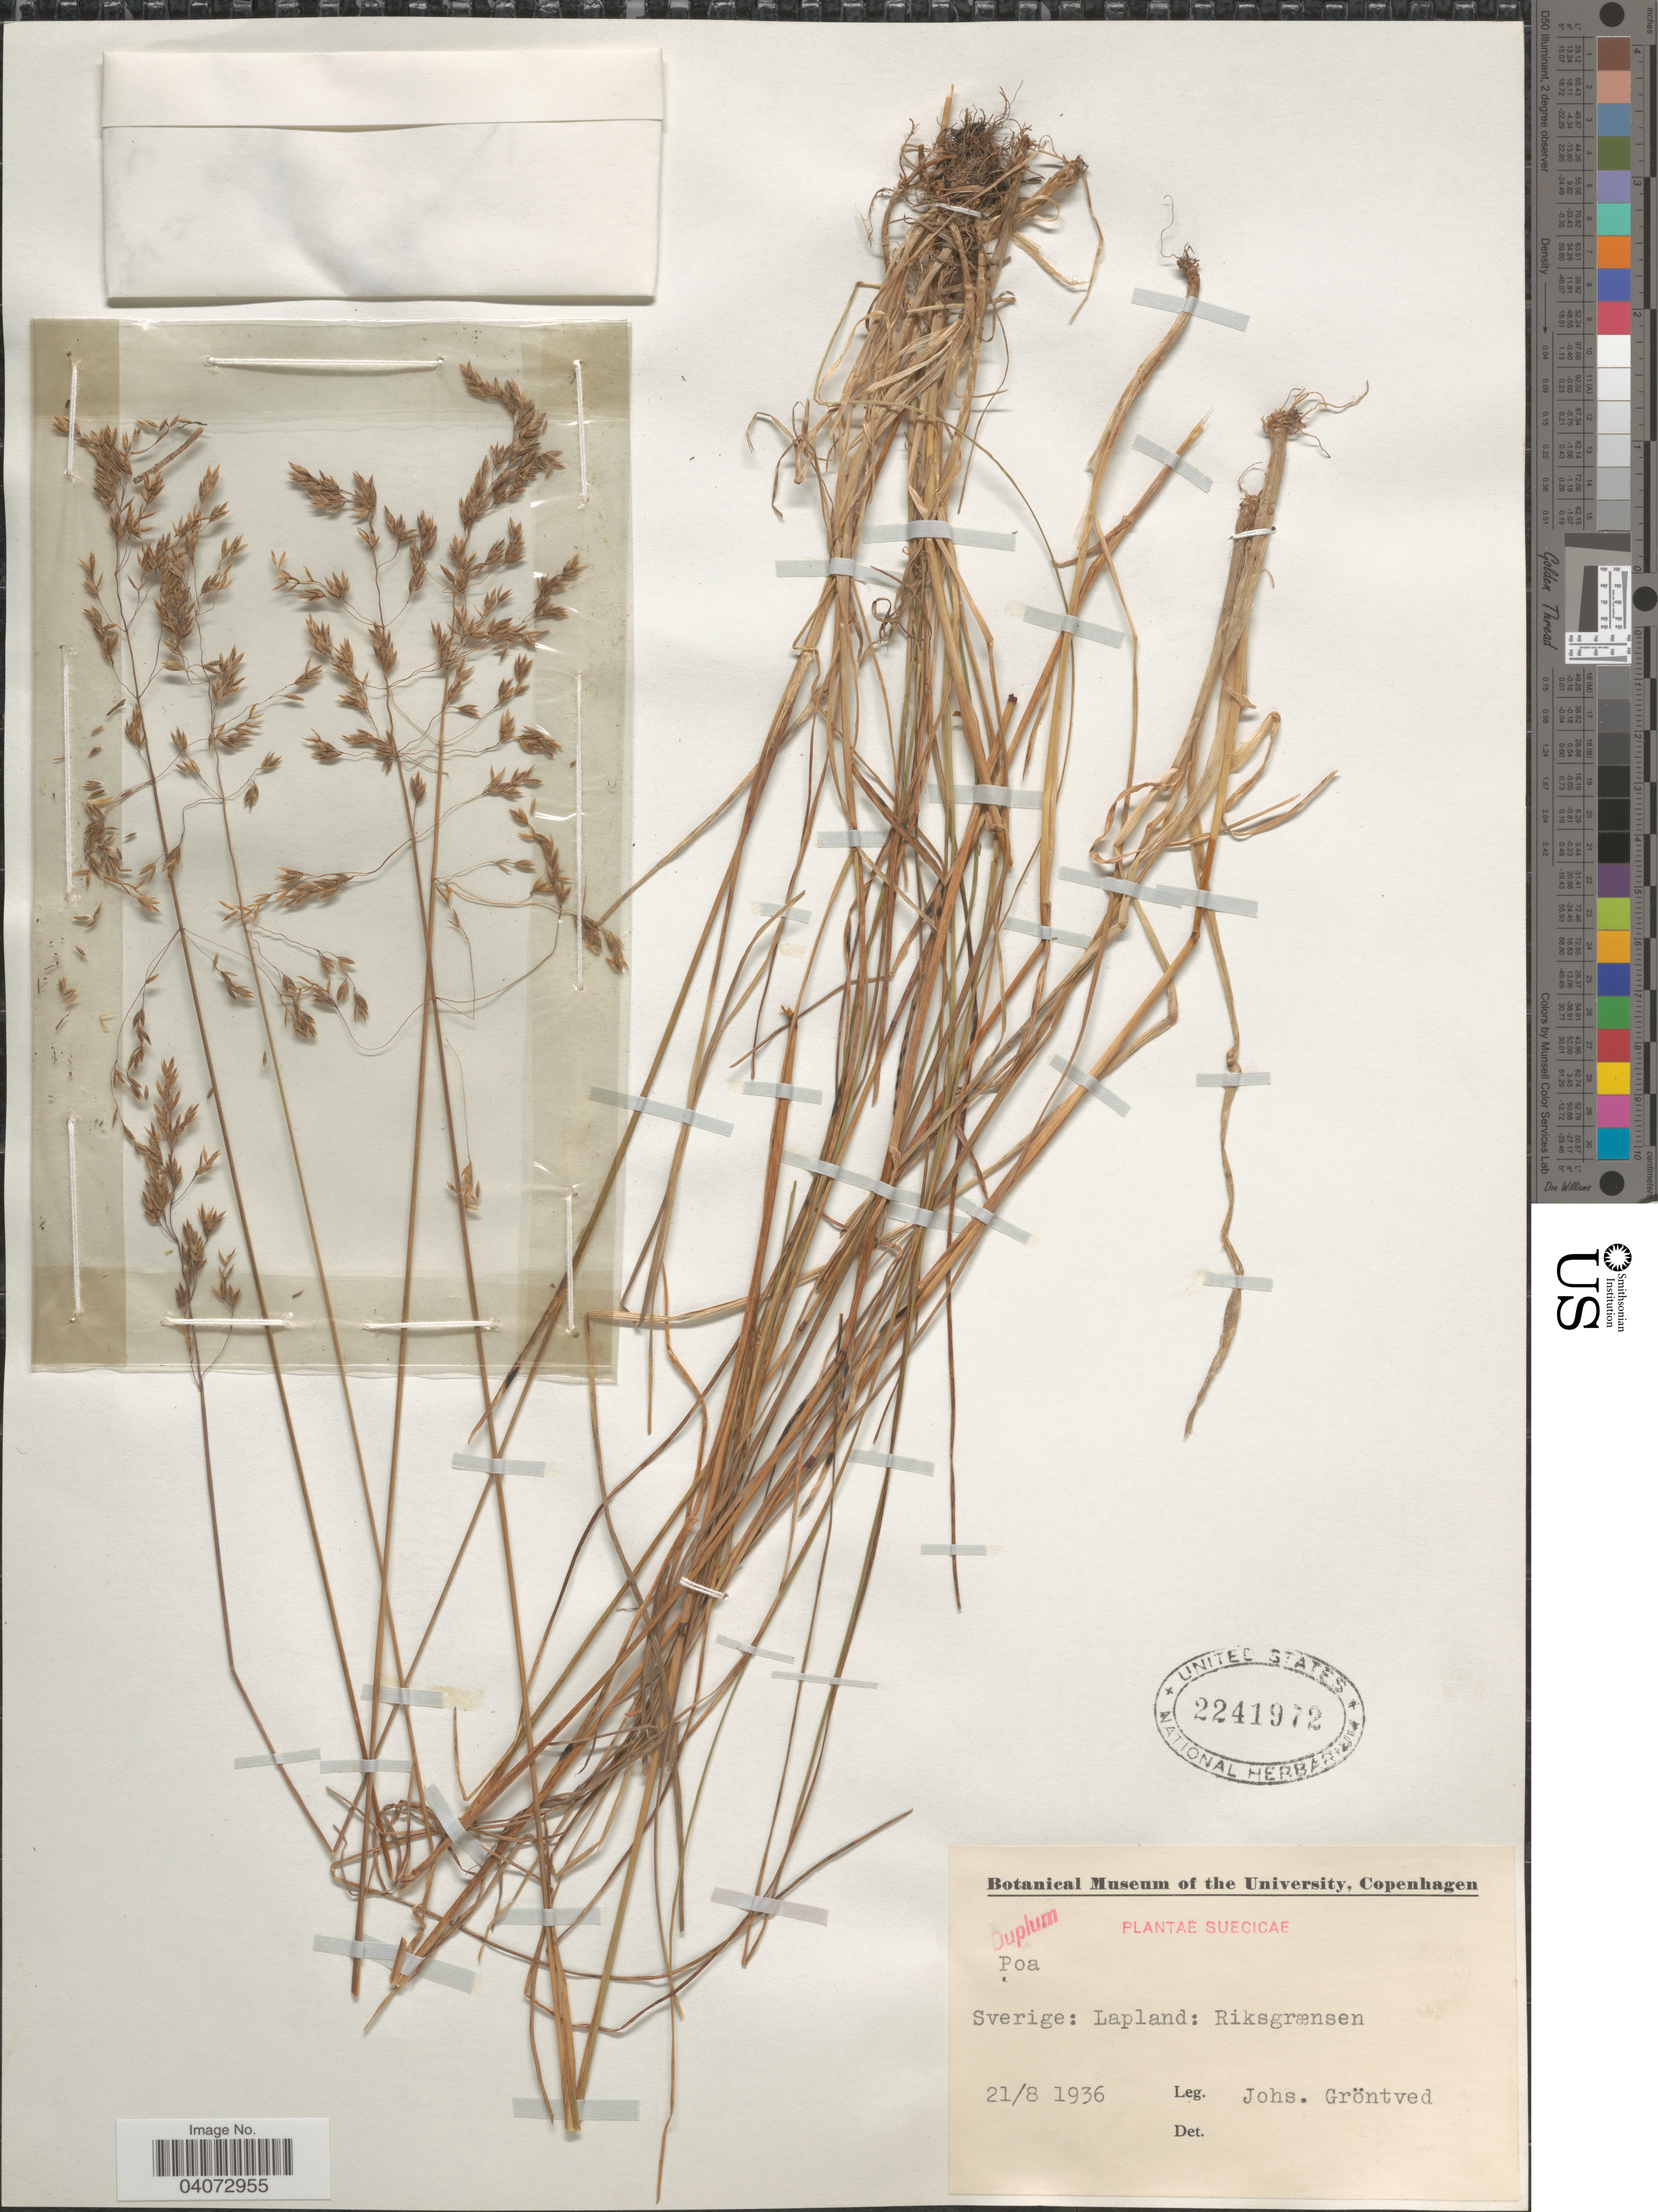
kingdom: Plantae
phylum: Tracheophyta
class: Liliopsida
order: Poales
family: Poaceae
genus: Poa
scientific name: Poa sp.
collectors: J. Gröntved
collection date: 1936-08-21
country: Sweden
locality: Sverige: Lapland: Riksgrænsen. Suecicae.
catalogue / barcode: US 2241972